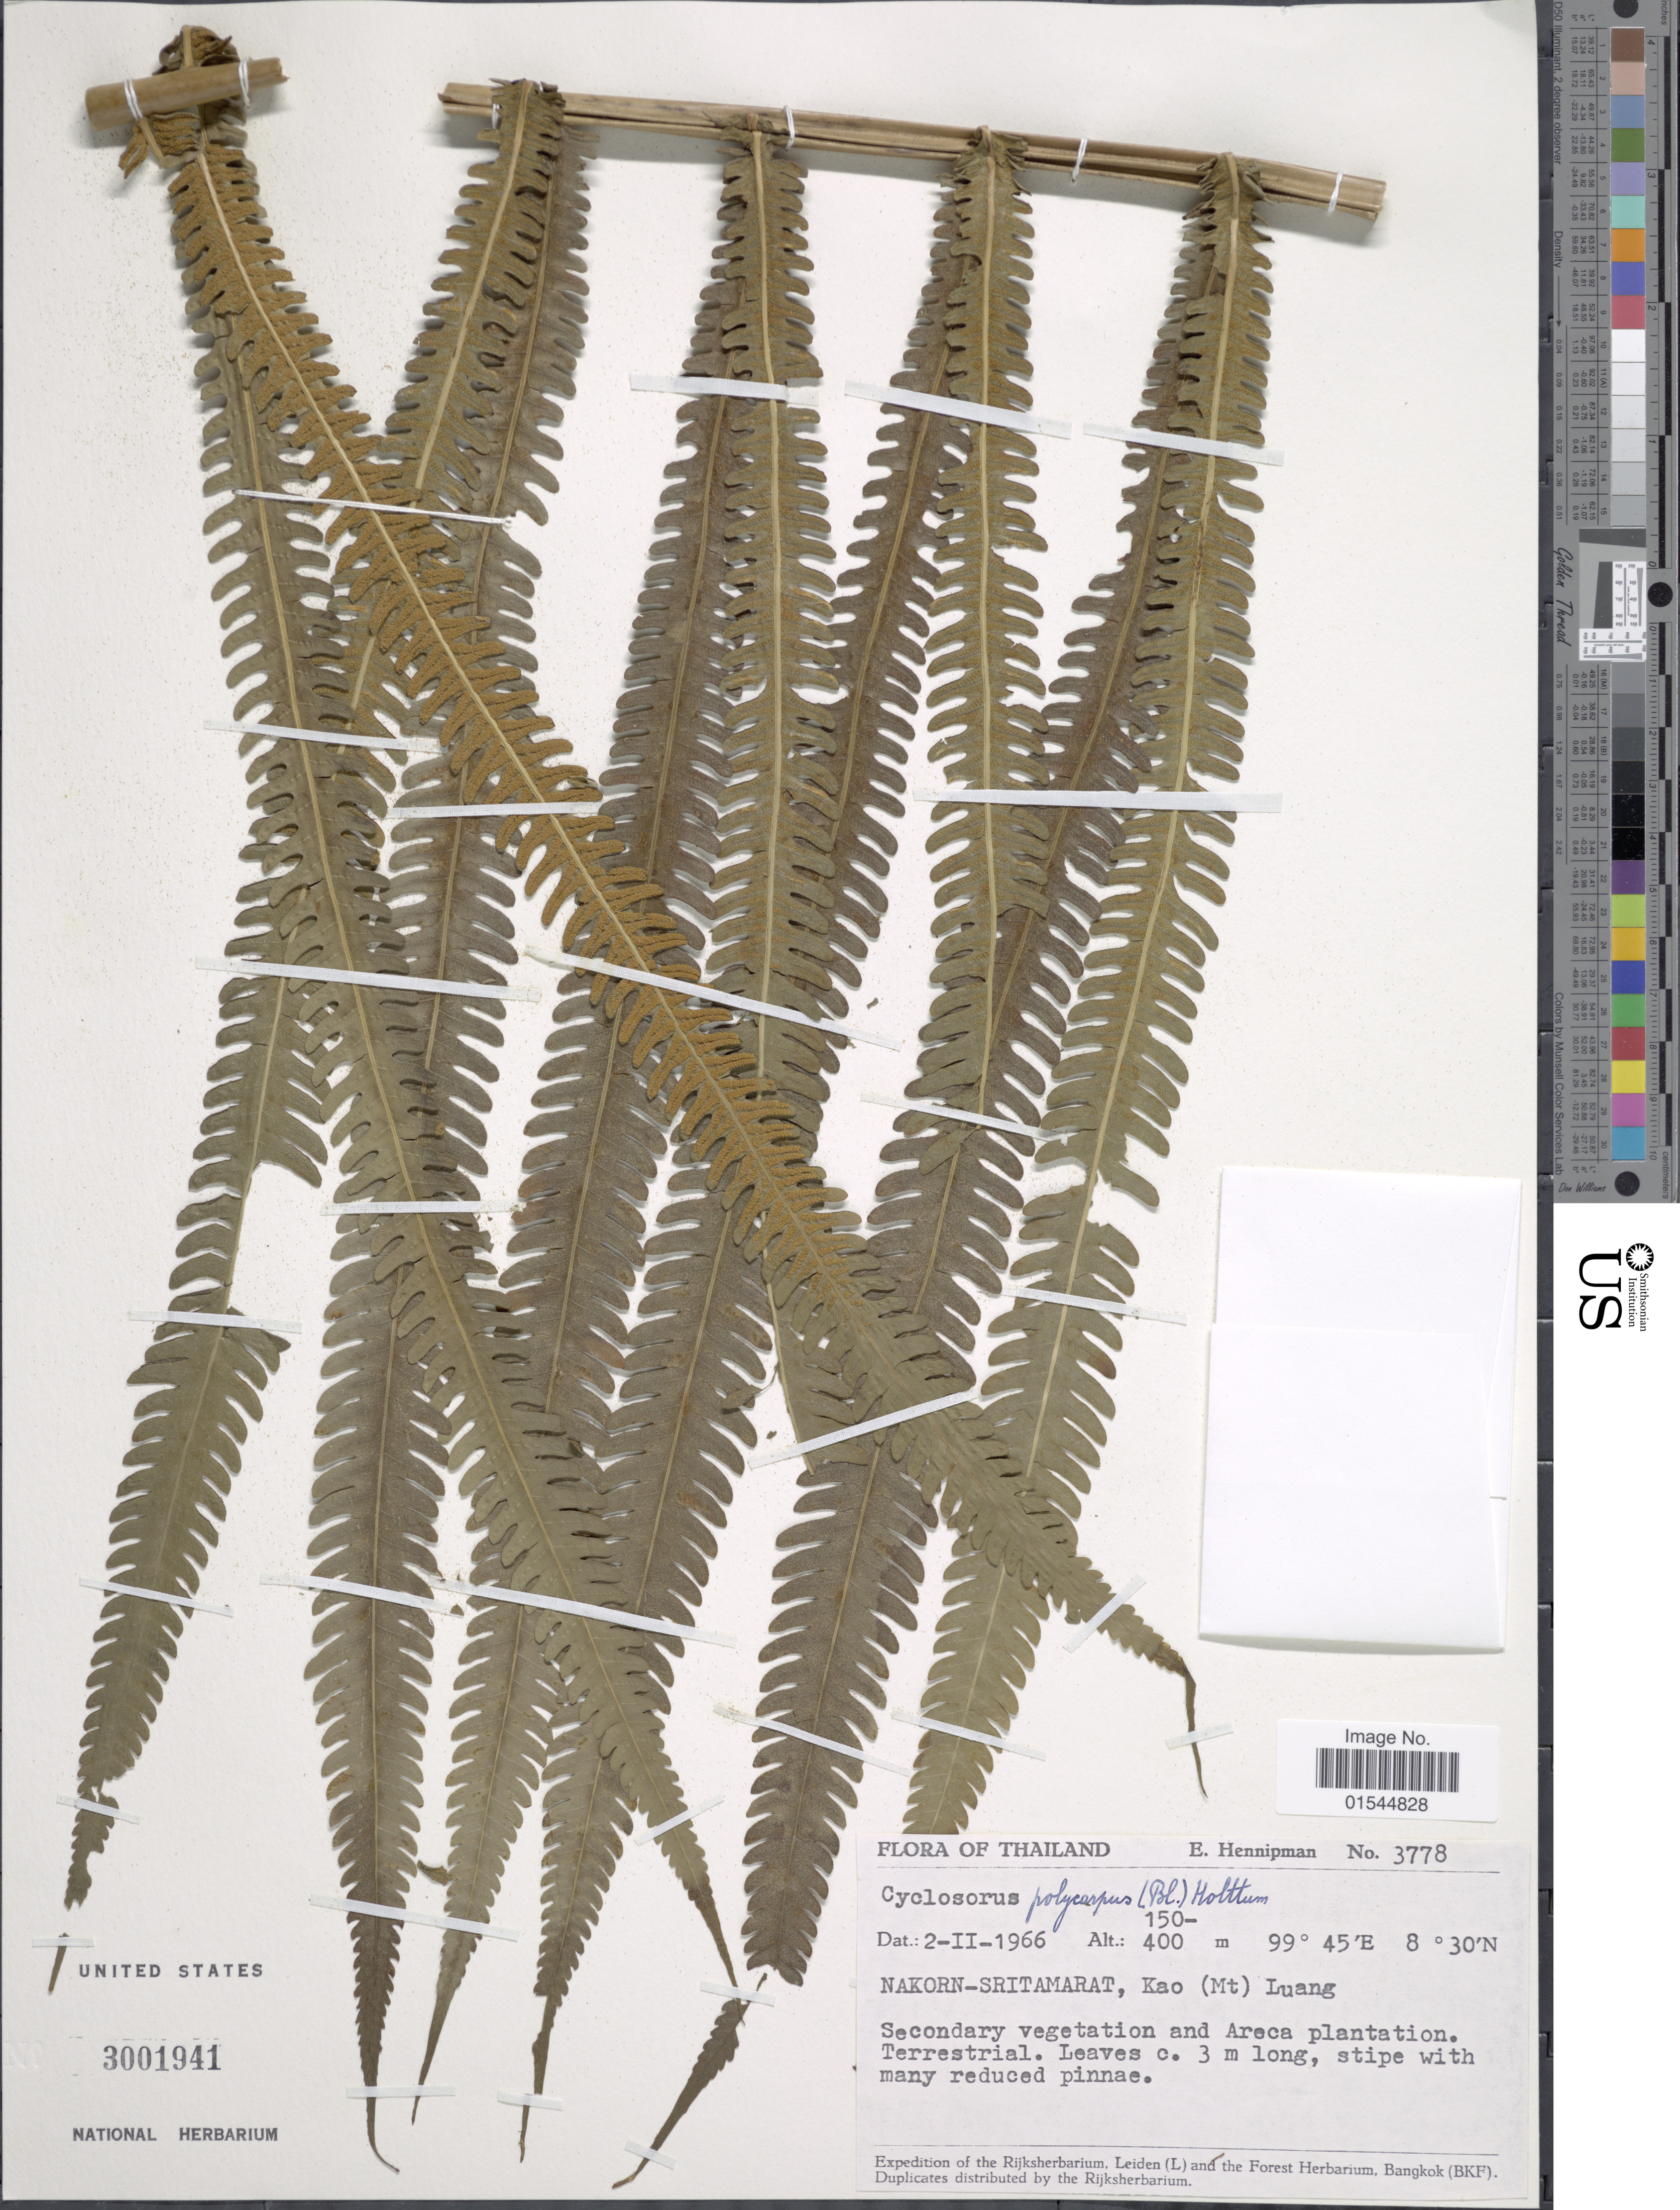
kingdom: Plantae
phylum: Tracheophyta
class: Polypodiopsida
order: Polypodiales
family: Thelypteridaceae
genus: Sphaerostephanos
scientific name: Sphaerostephanos polycarpus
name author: (Blume) Copel.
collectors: E. Hennipman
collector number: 3778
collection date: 1966-02-02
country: Thailand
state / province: Nakhon Si Thammarat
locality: Nakorn-Sritamarat, Kao (Mt) Luang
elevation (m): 150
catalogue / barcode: US 3001941